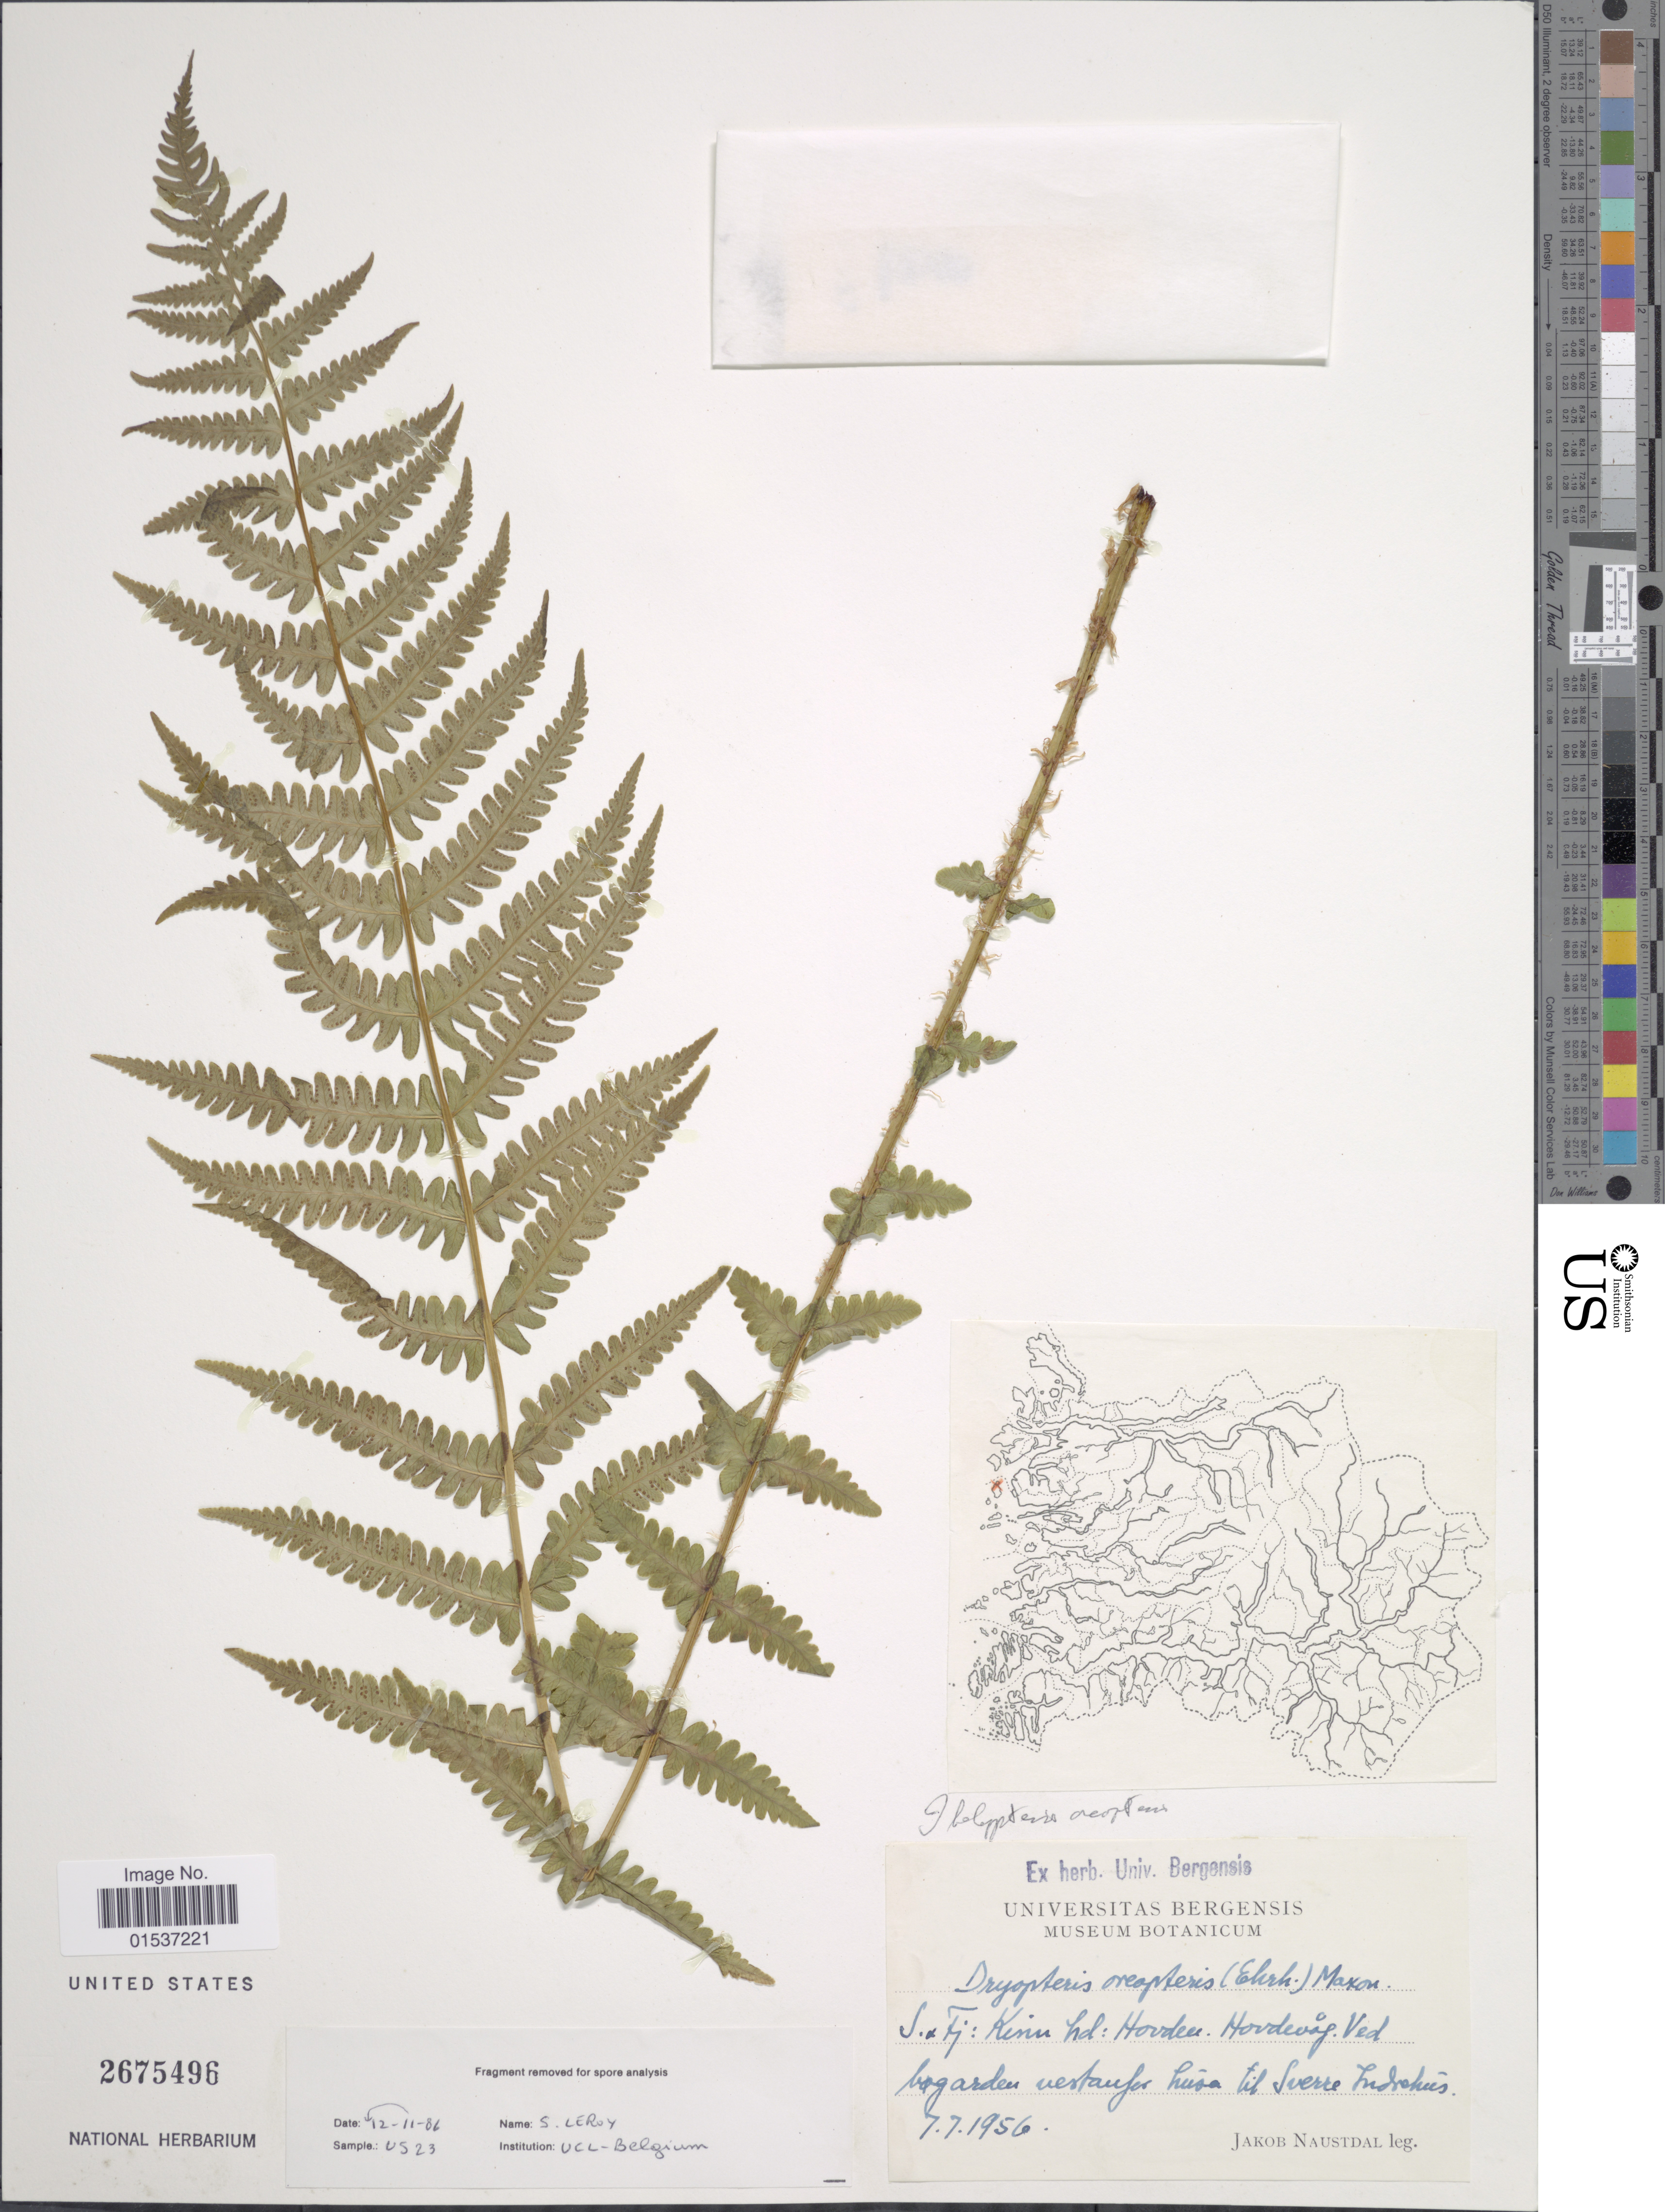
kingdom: Plantae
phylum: Tracheophyta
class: Polypodiopsida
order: Polypodiales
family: Thelypteridaceae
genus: Oreopteris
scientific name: Oreopteris limbosperma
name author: (All.) K. Iwats.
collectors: J. Naustdal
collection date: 1956-07-07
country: Norway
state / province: Sogn og Fjordane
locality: S. Fj:Kinn hd: Hovden. Hovdevåg. Ved bog arden vestaufer husa til Sverre Indrehus.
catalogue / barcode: US 2675496